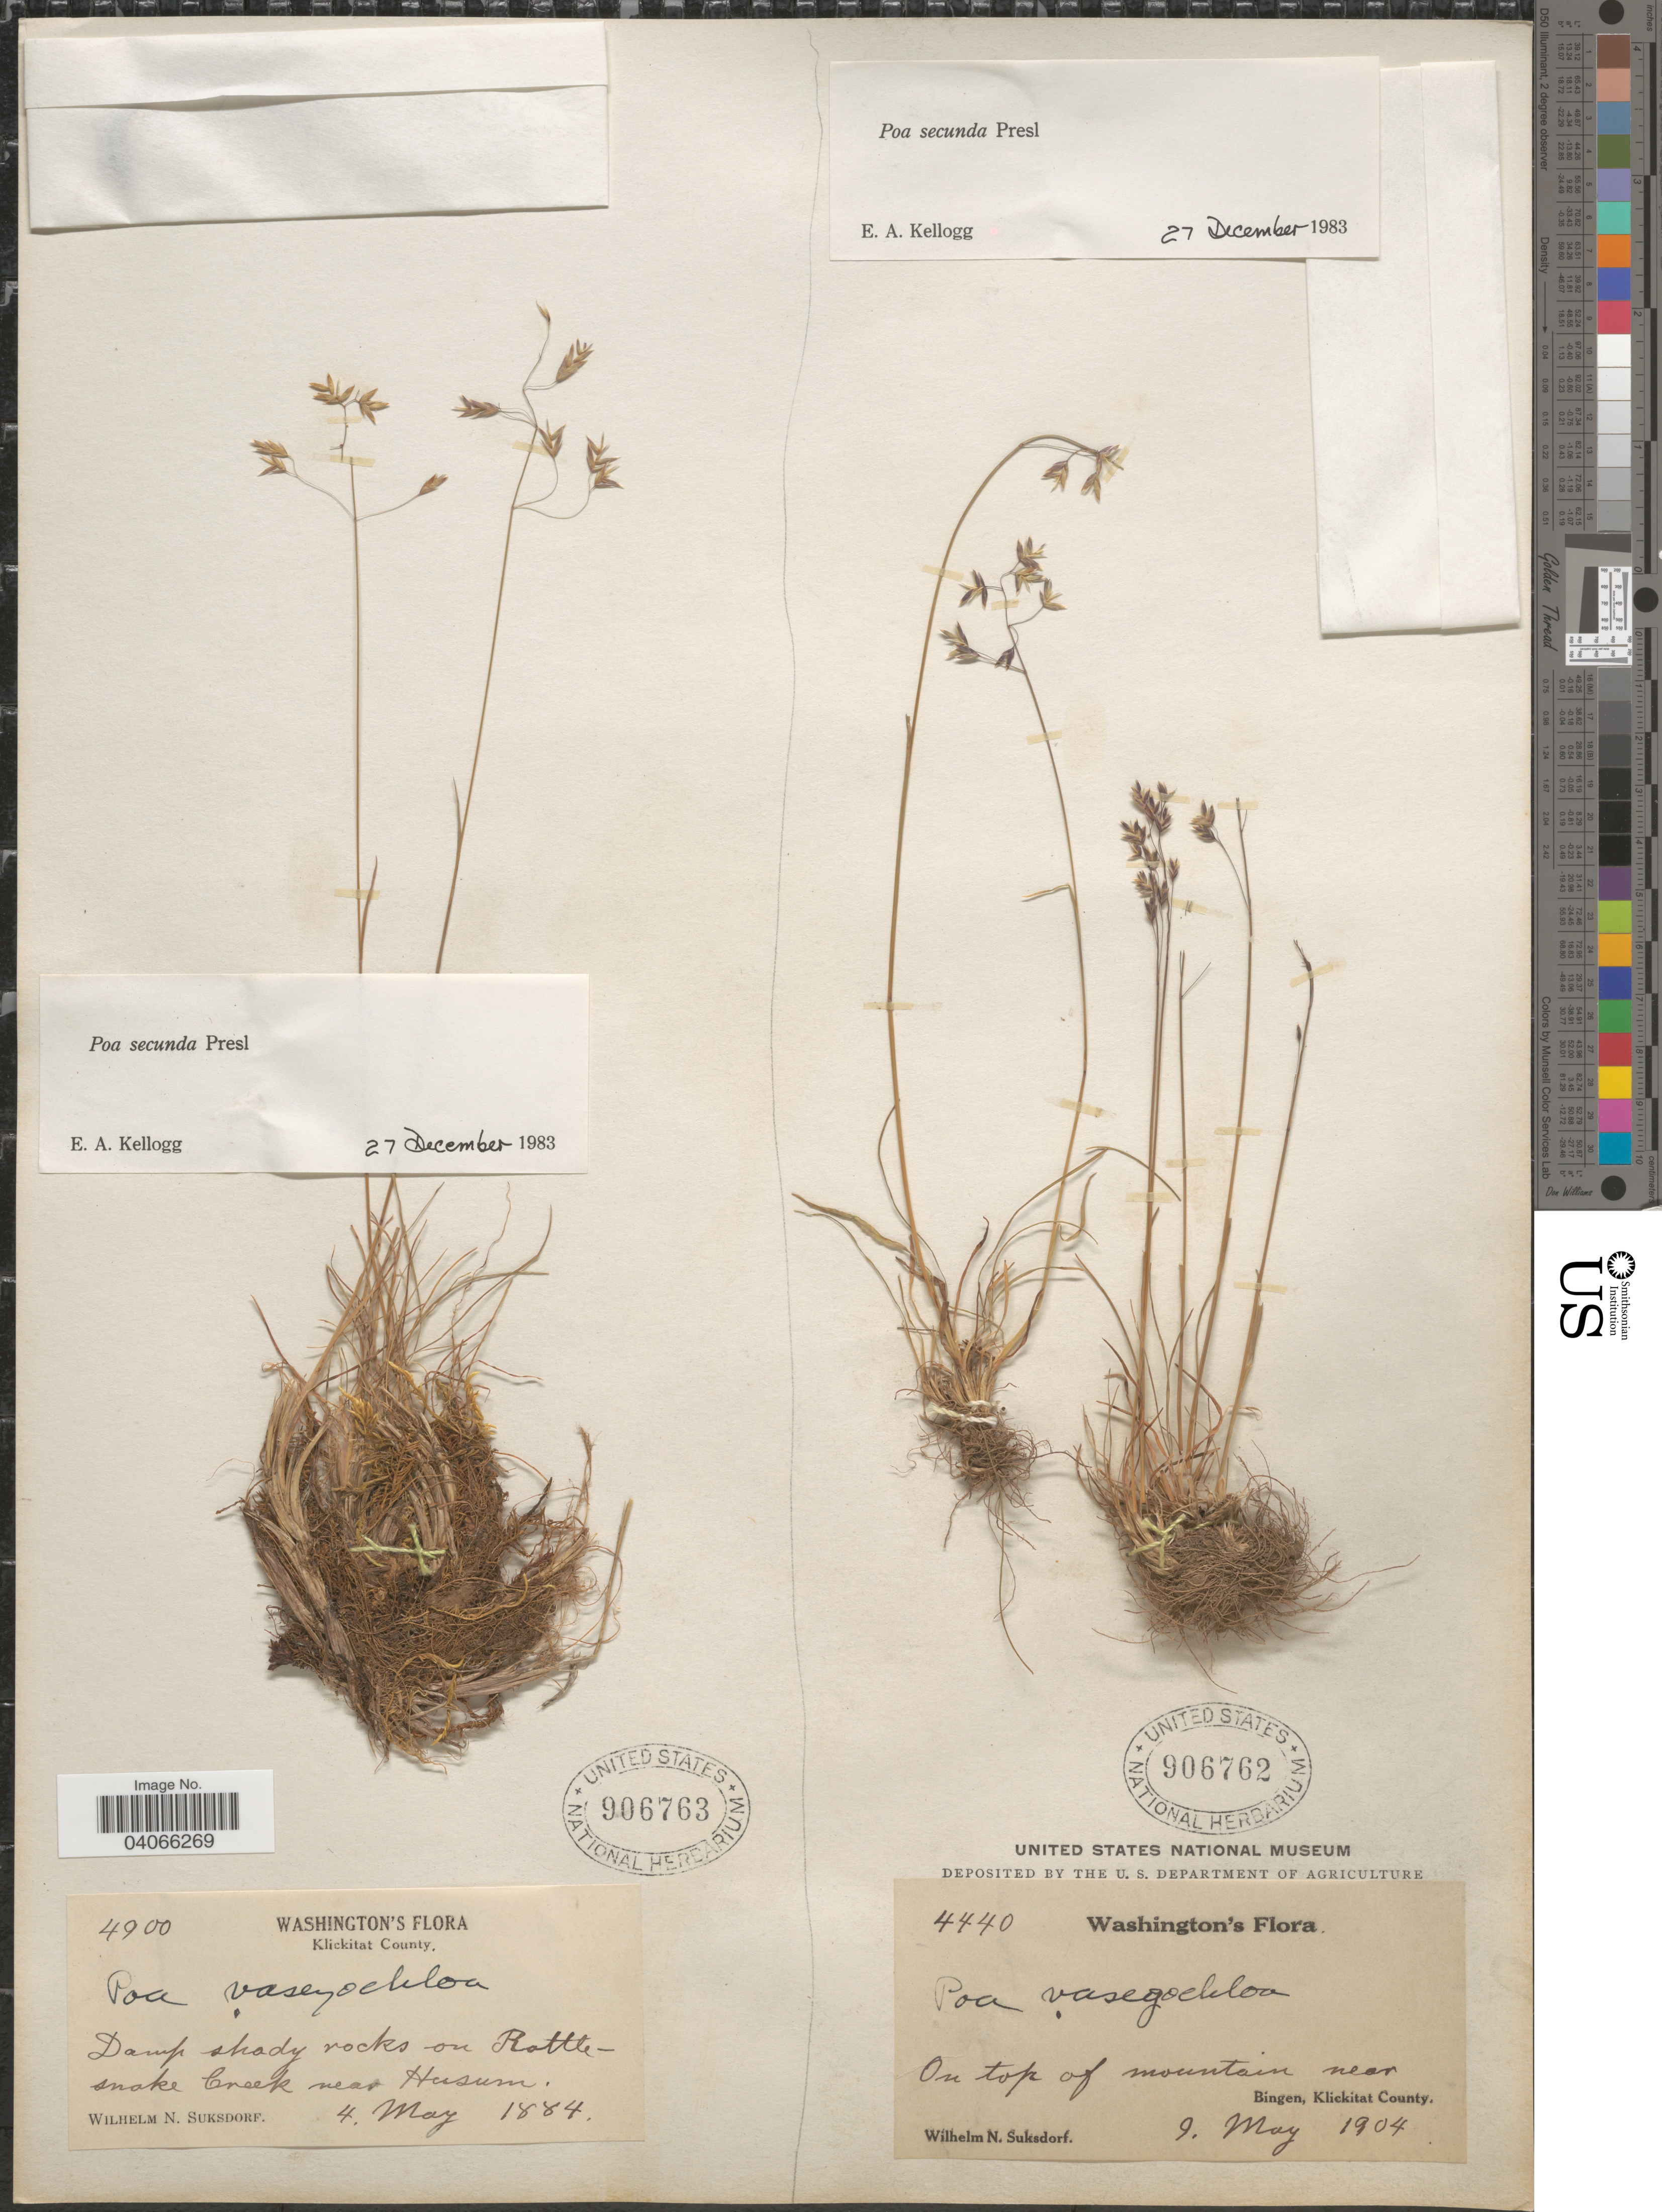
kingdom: Plantae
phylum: Tracheophyta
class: Liliopsida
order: Poales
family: Poaceae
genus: Poa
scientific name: Poa secunda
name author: J. Presl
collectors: W. N. Suksdorf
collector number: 4900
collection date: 1884-05-04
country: United States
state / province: Washington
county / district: Klickitat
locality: Klickitat County. On Rattlesnake Creek near Husum.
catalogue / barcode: US 906763